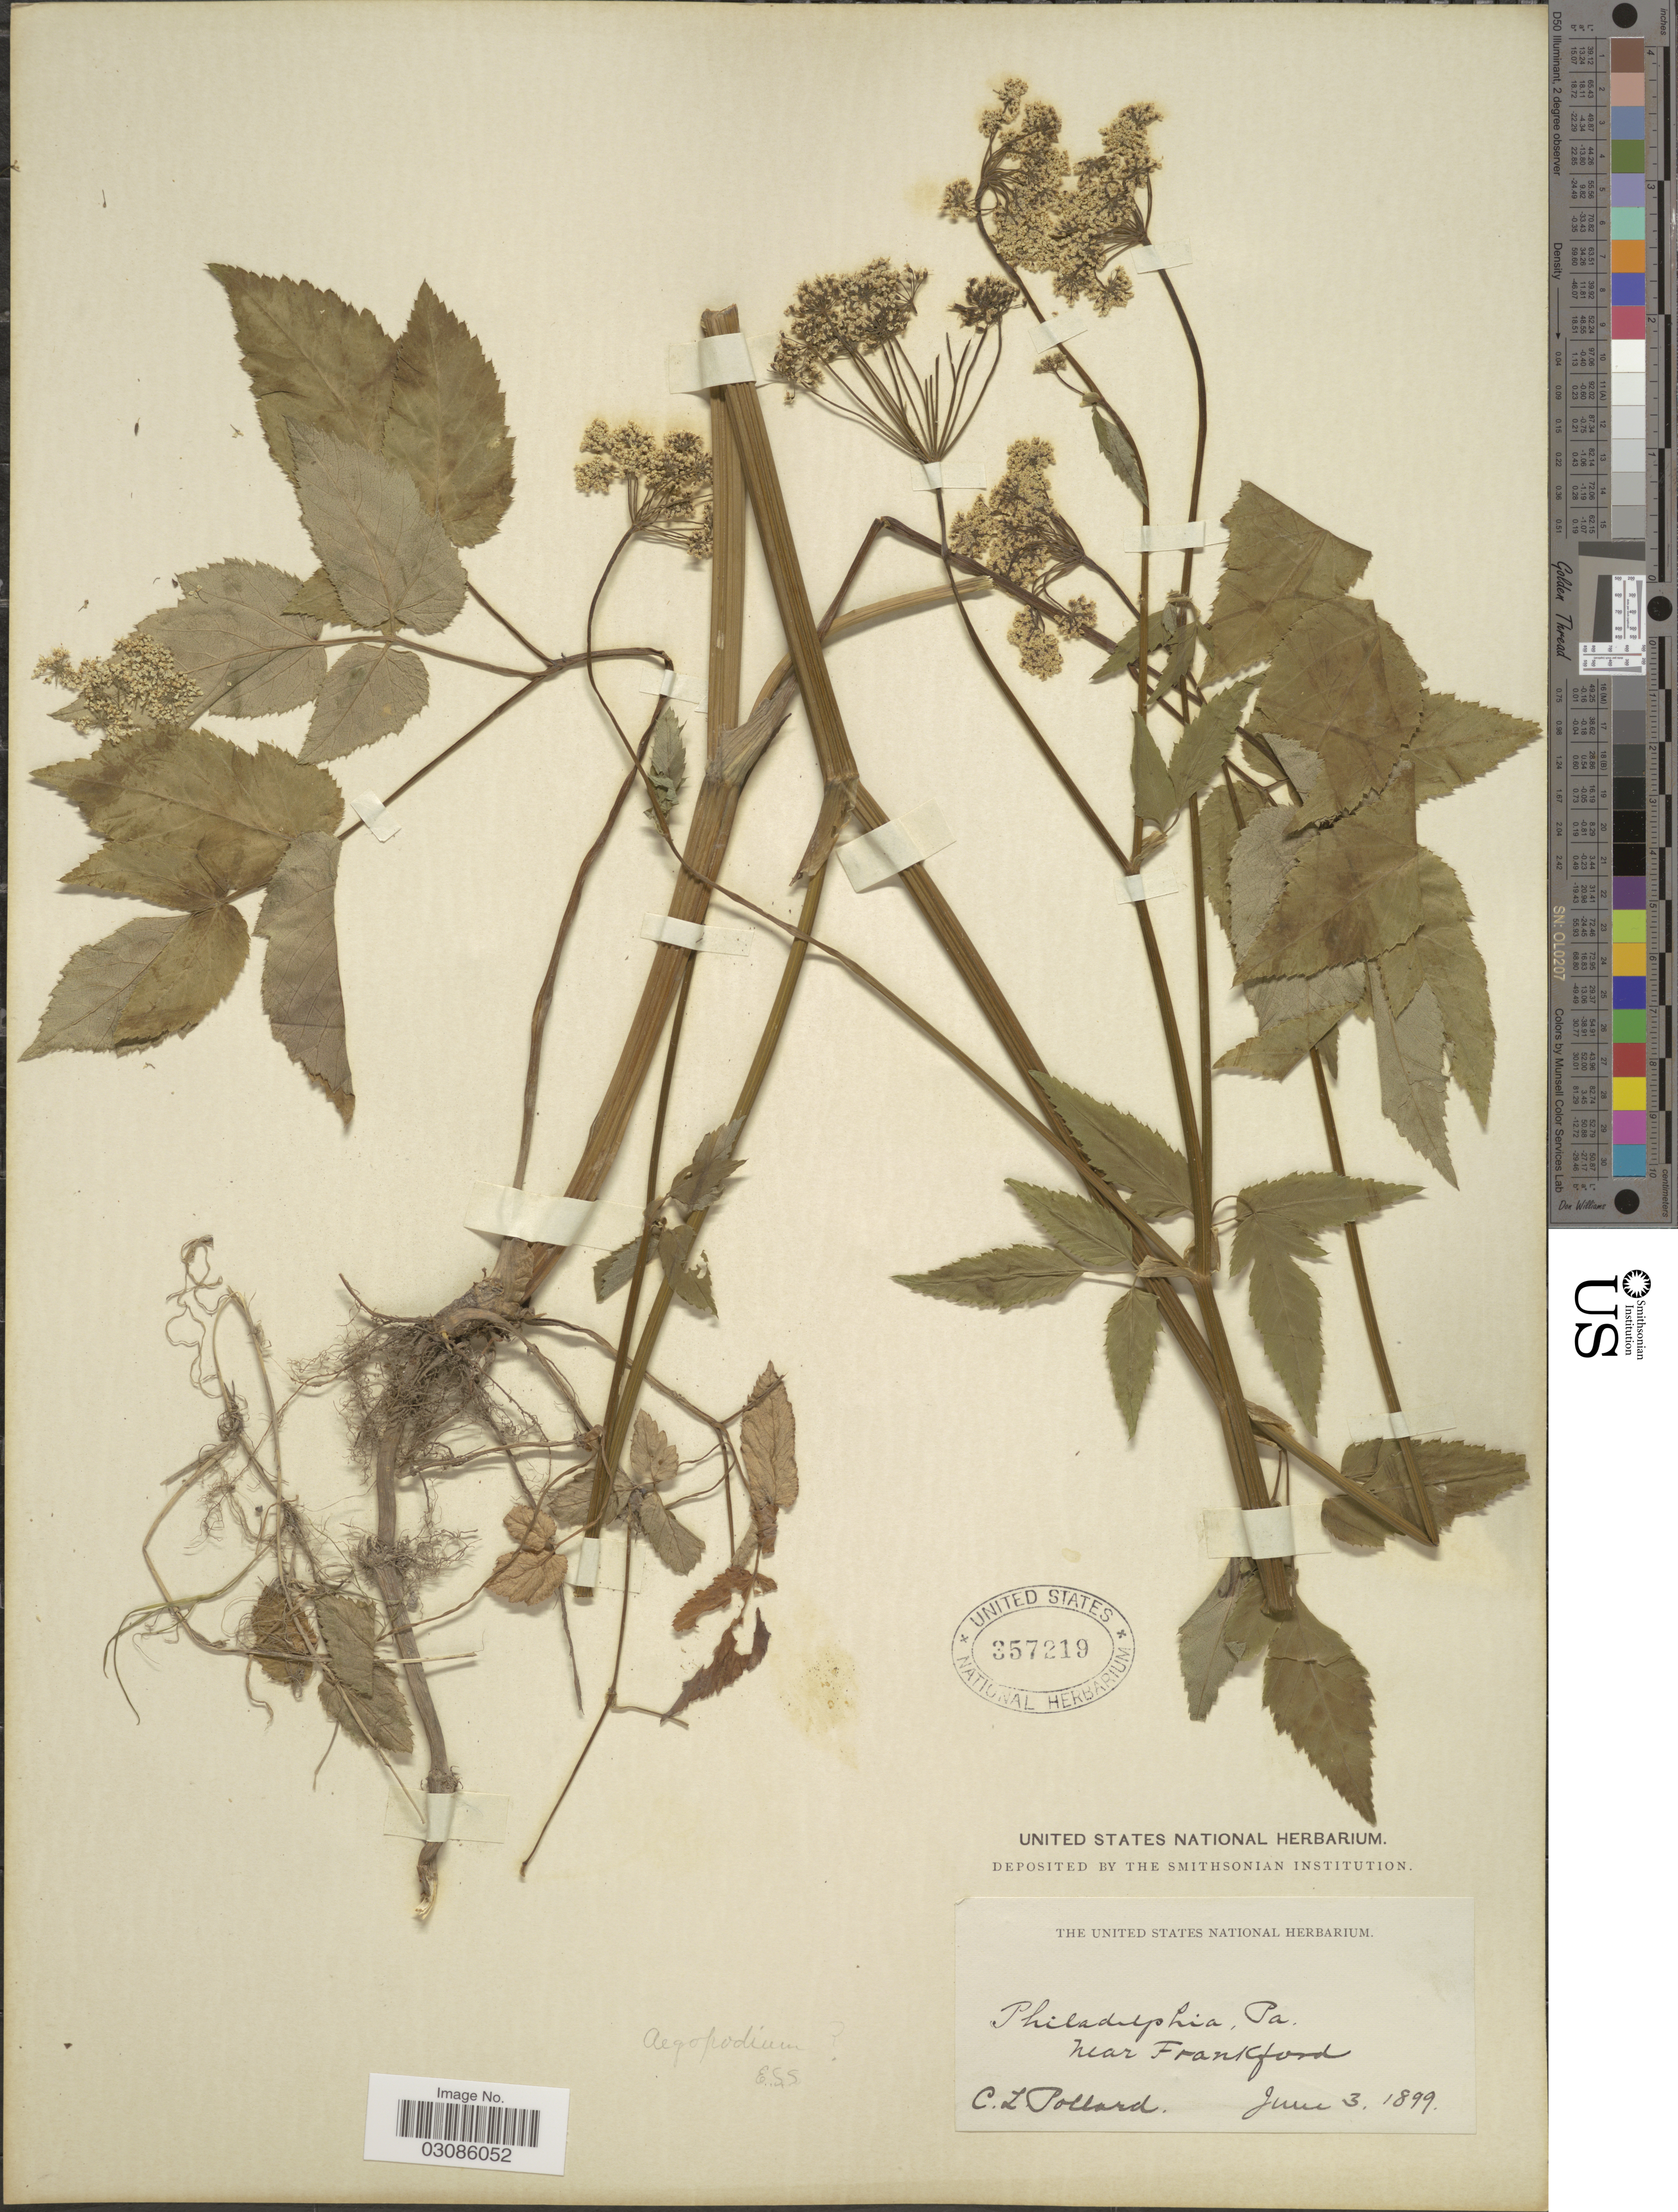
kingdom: Plantae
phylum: Tracheophyta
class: Magnoliopsida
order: Apiales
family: Apiaceae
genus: Aegopodium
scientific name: Aegopodium podagraria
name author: L.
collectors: C. L. Pollard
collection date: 1899-06-03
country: United States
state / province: Pennsylvania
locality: Philadelphia, near Frankford.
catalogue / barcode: US 357219